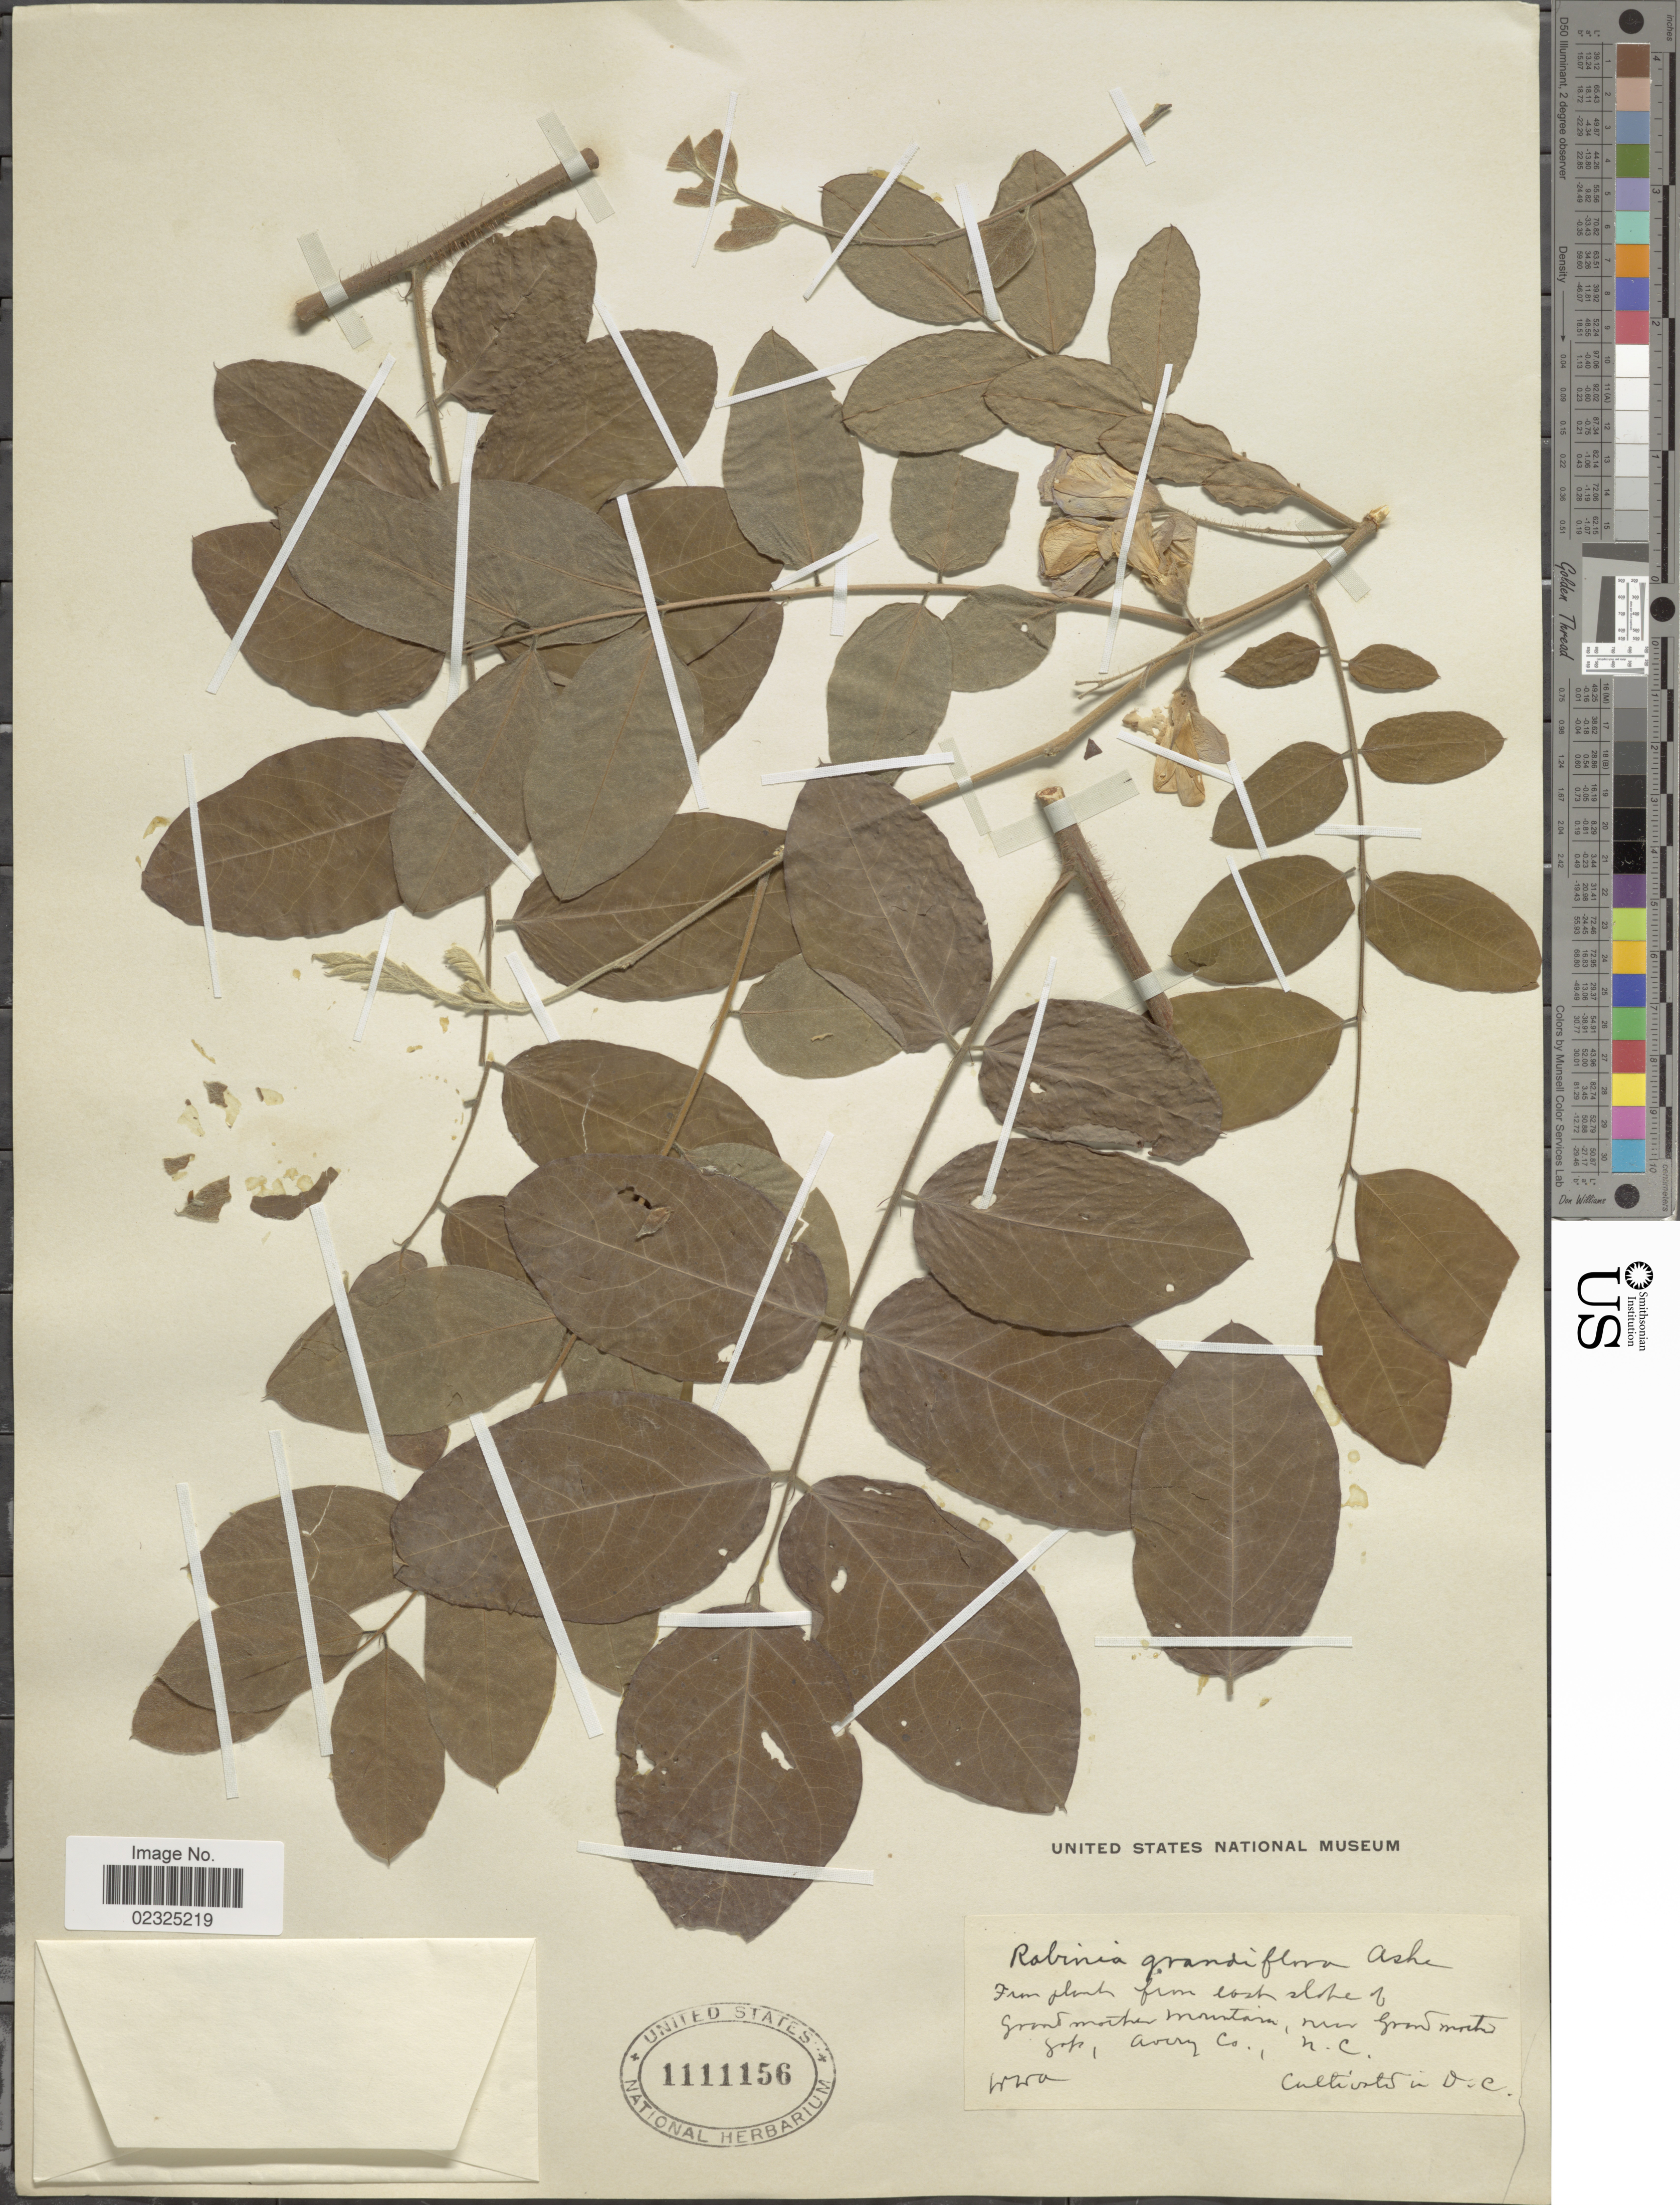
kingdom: Plantae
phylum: Tracheophyta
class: Magnoliopsida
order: Fabales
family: Fabaceae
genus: Robinia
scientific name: Robinia grandiflora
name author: L.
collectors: W. W. A.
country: United States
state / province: District of Columbia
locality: Cultivated in D.C.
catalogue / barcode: US 1111156